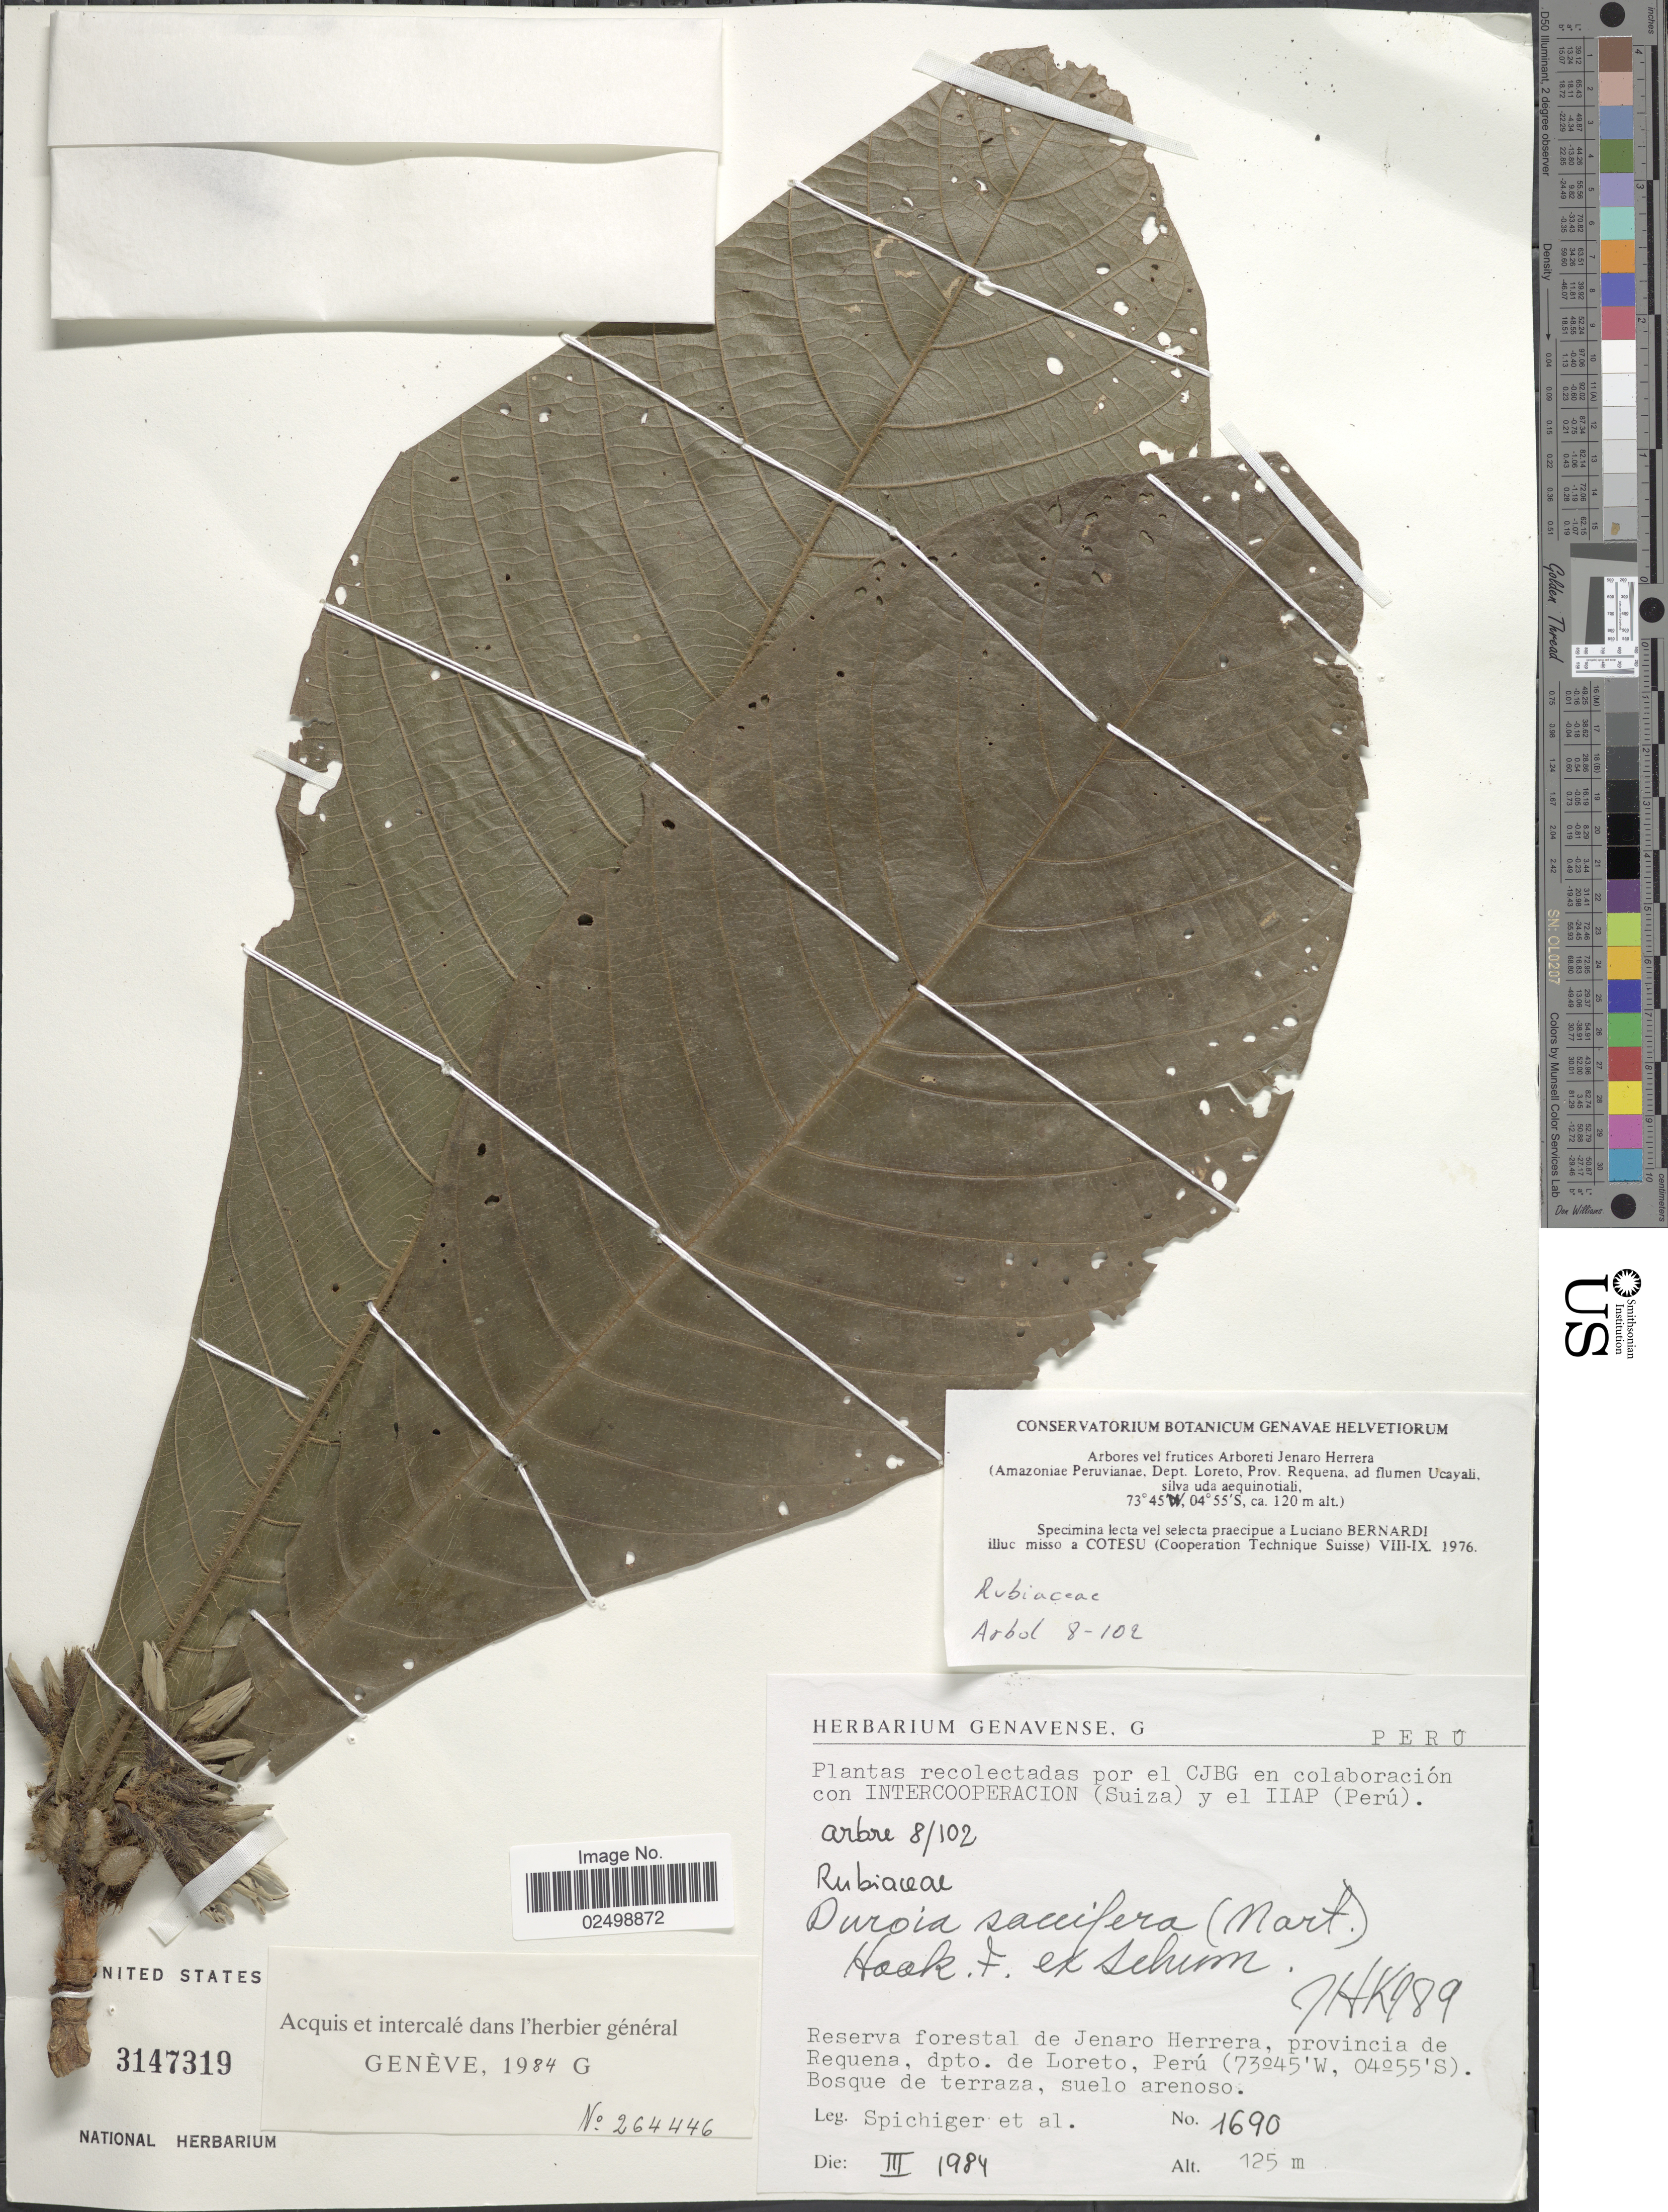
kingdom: Plantae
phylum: Tracheophyta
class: Magnoliopsida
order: Gentianales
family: Rubiaceae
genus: Duroia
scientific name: Duroia saccifera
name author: (Mart.) Hook. f.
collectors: Spichiger & et al.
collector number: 1690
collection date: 1984-03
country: Peru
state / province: Loreto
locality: Reserva forestal de Jenaro Herrera, provincia de Requena, dpto de Loreto. Bosque de terraza, suelo arenoso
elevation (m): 125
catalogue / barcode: US 3147319